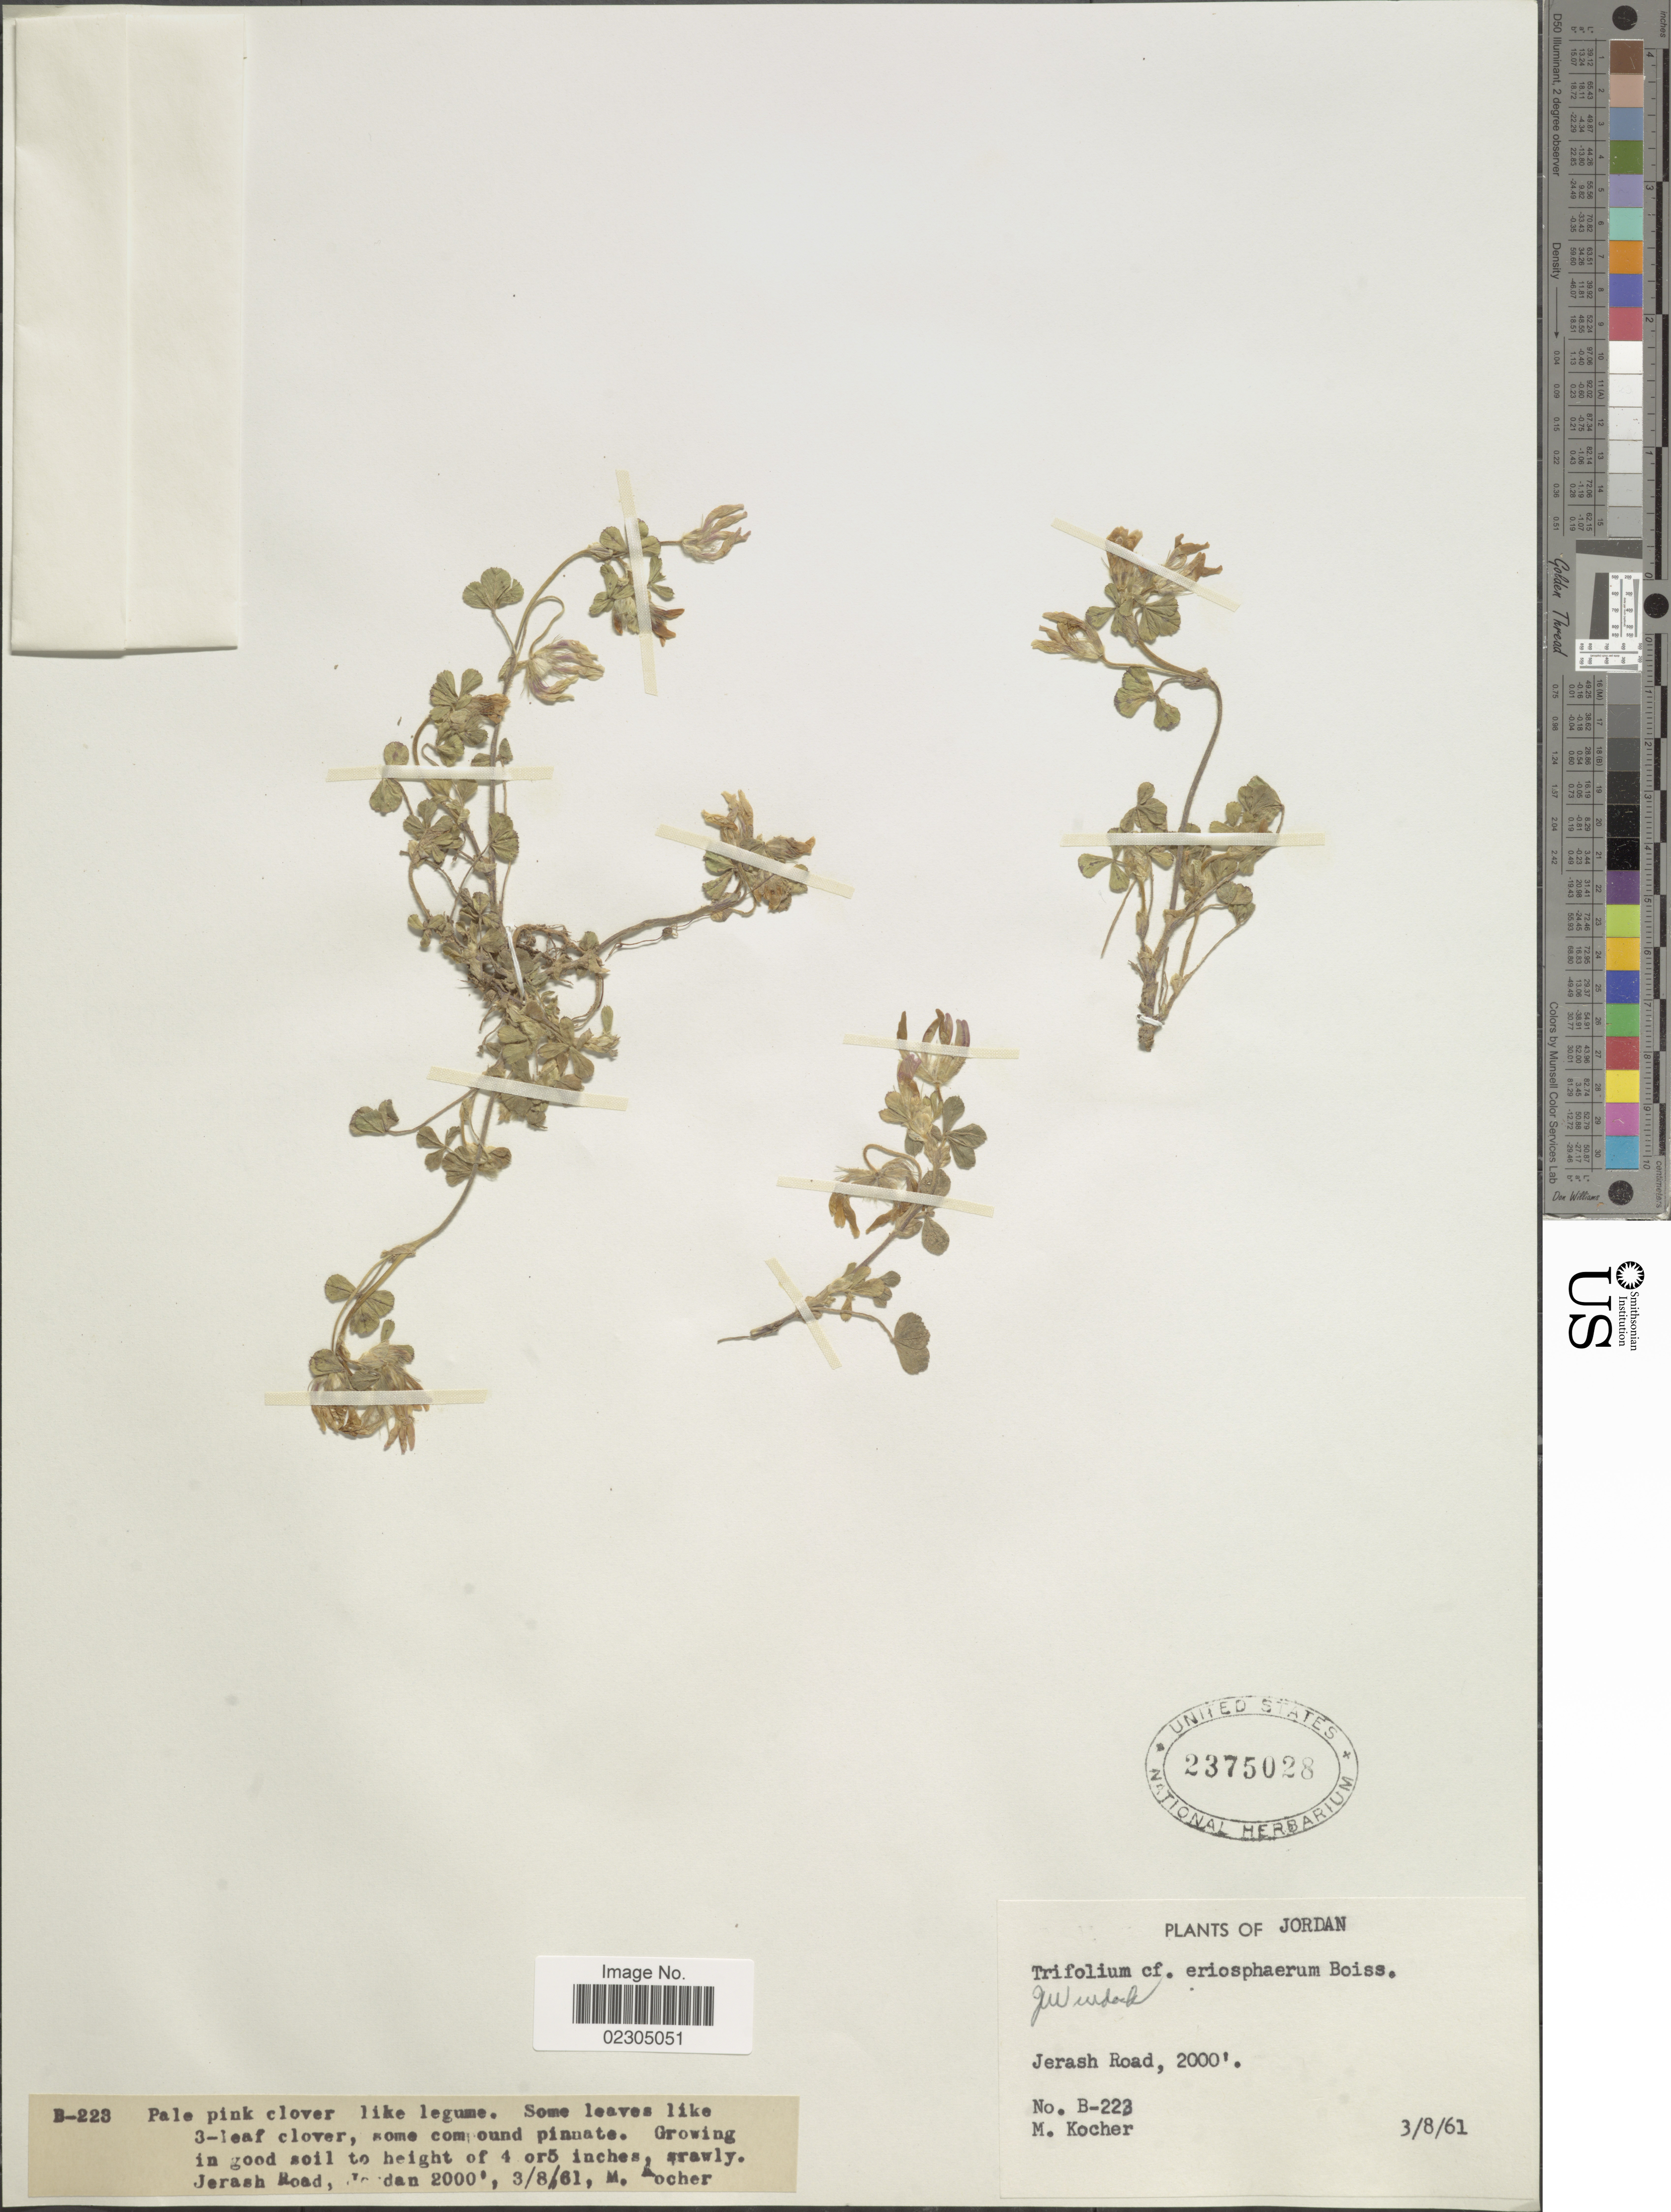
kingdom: Plantae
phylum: Tracheophyta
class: Magnoliopsida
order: Fabales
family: Fabaceae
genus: Trifolium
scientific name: Trifolium eriosphaerum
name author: Boiss.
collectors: M. Kocher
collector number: B-223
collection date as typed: Transcribed d/m/y: 3/8/61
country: Jordan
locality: Jerash Road.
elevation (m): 610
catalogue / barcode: US 2375028